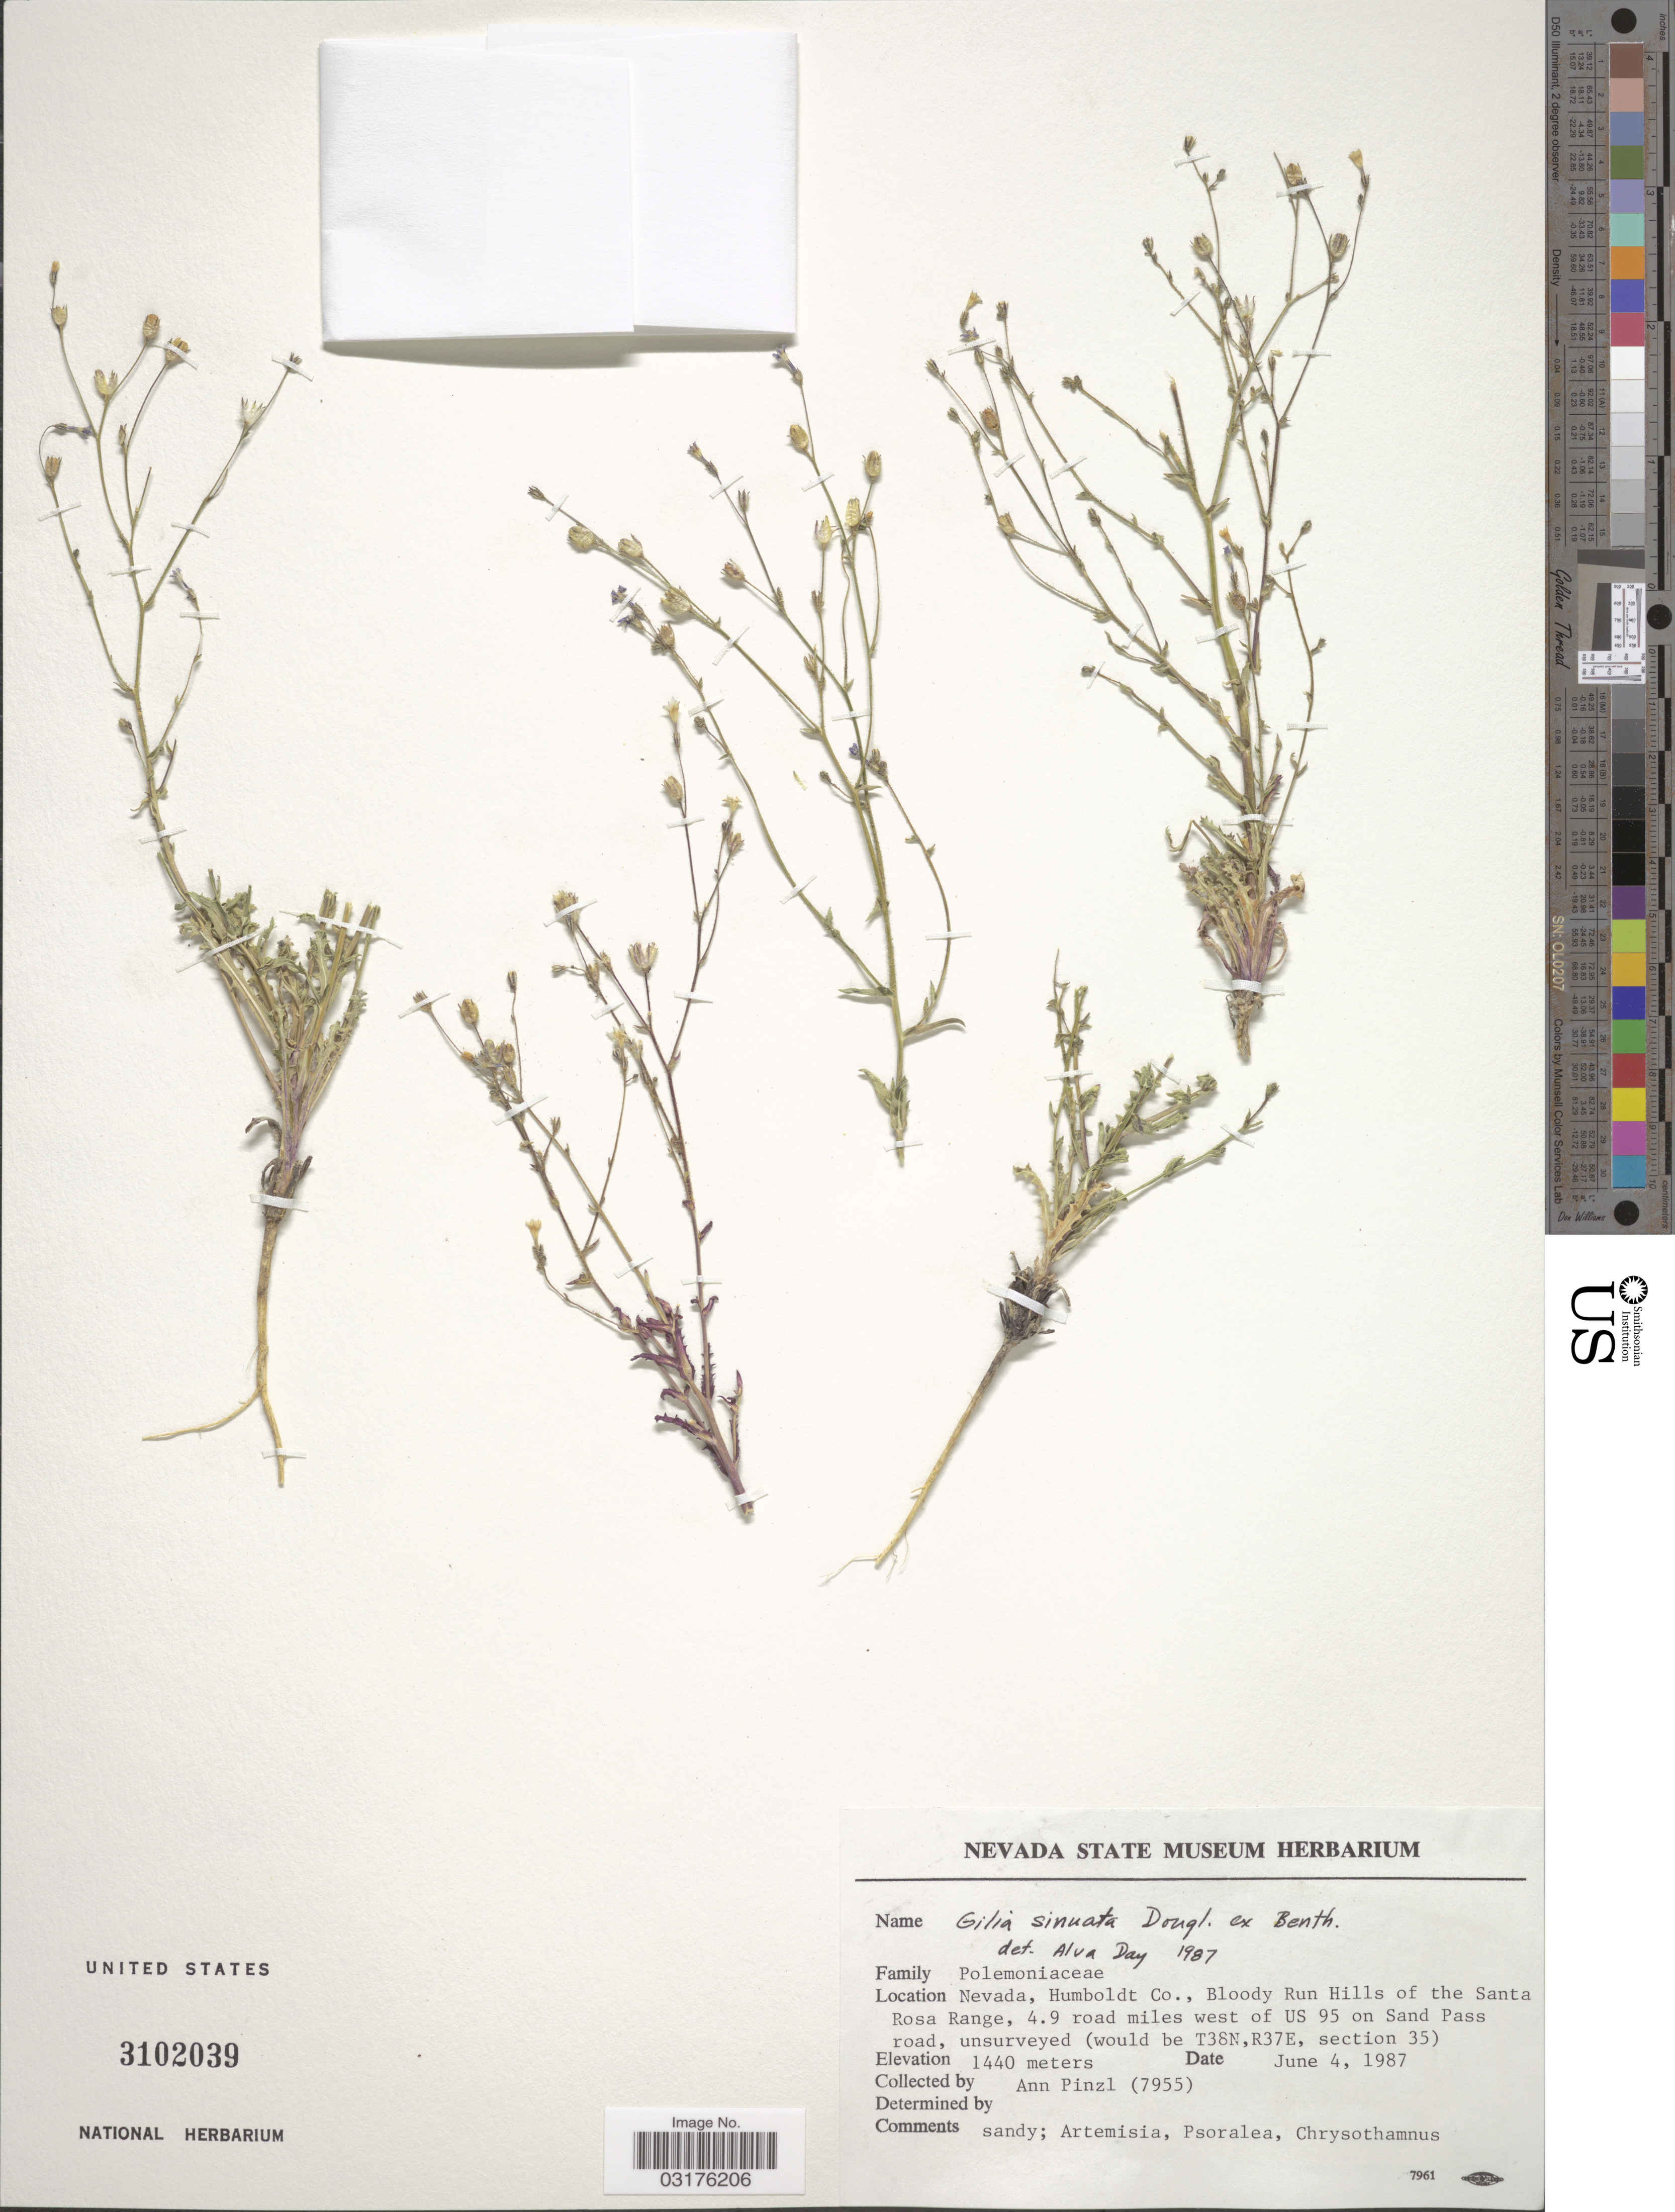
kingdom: Plantae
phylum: Tracheophyta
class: Magnoliopsida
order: Ericales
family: Polemoniaceae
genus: Gilia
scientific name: Gilia sinuata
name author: Douglas ex Benth.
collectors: A. Pinzl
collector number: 7955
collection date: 1987-06-04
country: United States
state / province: Nevada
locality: Humboldt Co., Bloody Run Hills of the Santa Rosa Range, 4.9 road miles west of US 95 on Sand Pass road, unsurveyed (would be T38N, R37E, section 35).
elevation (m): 1440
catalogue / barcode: US 3102039